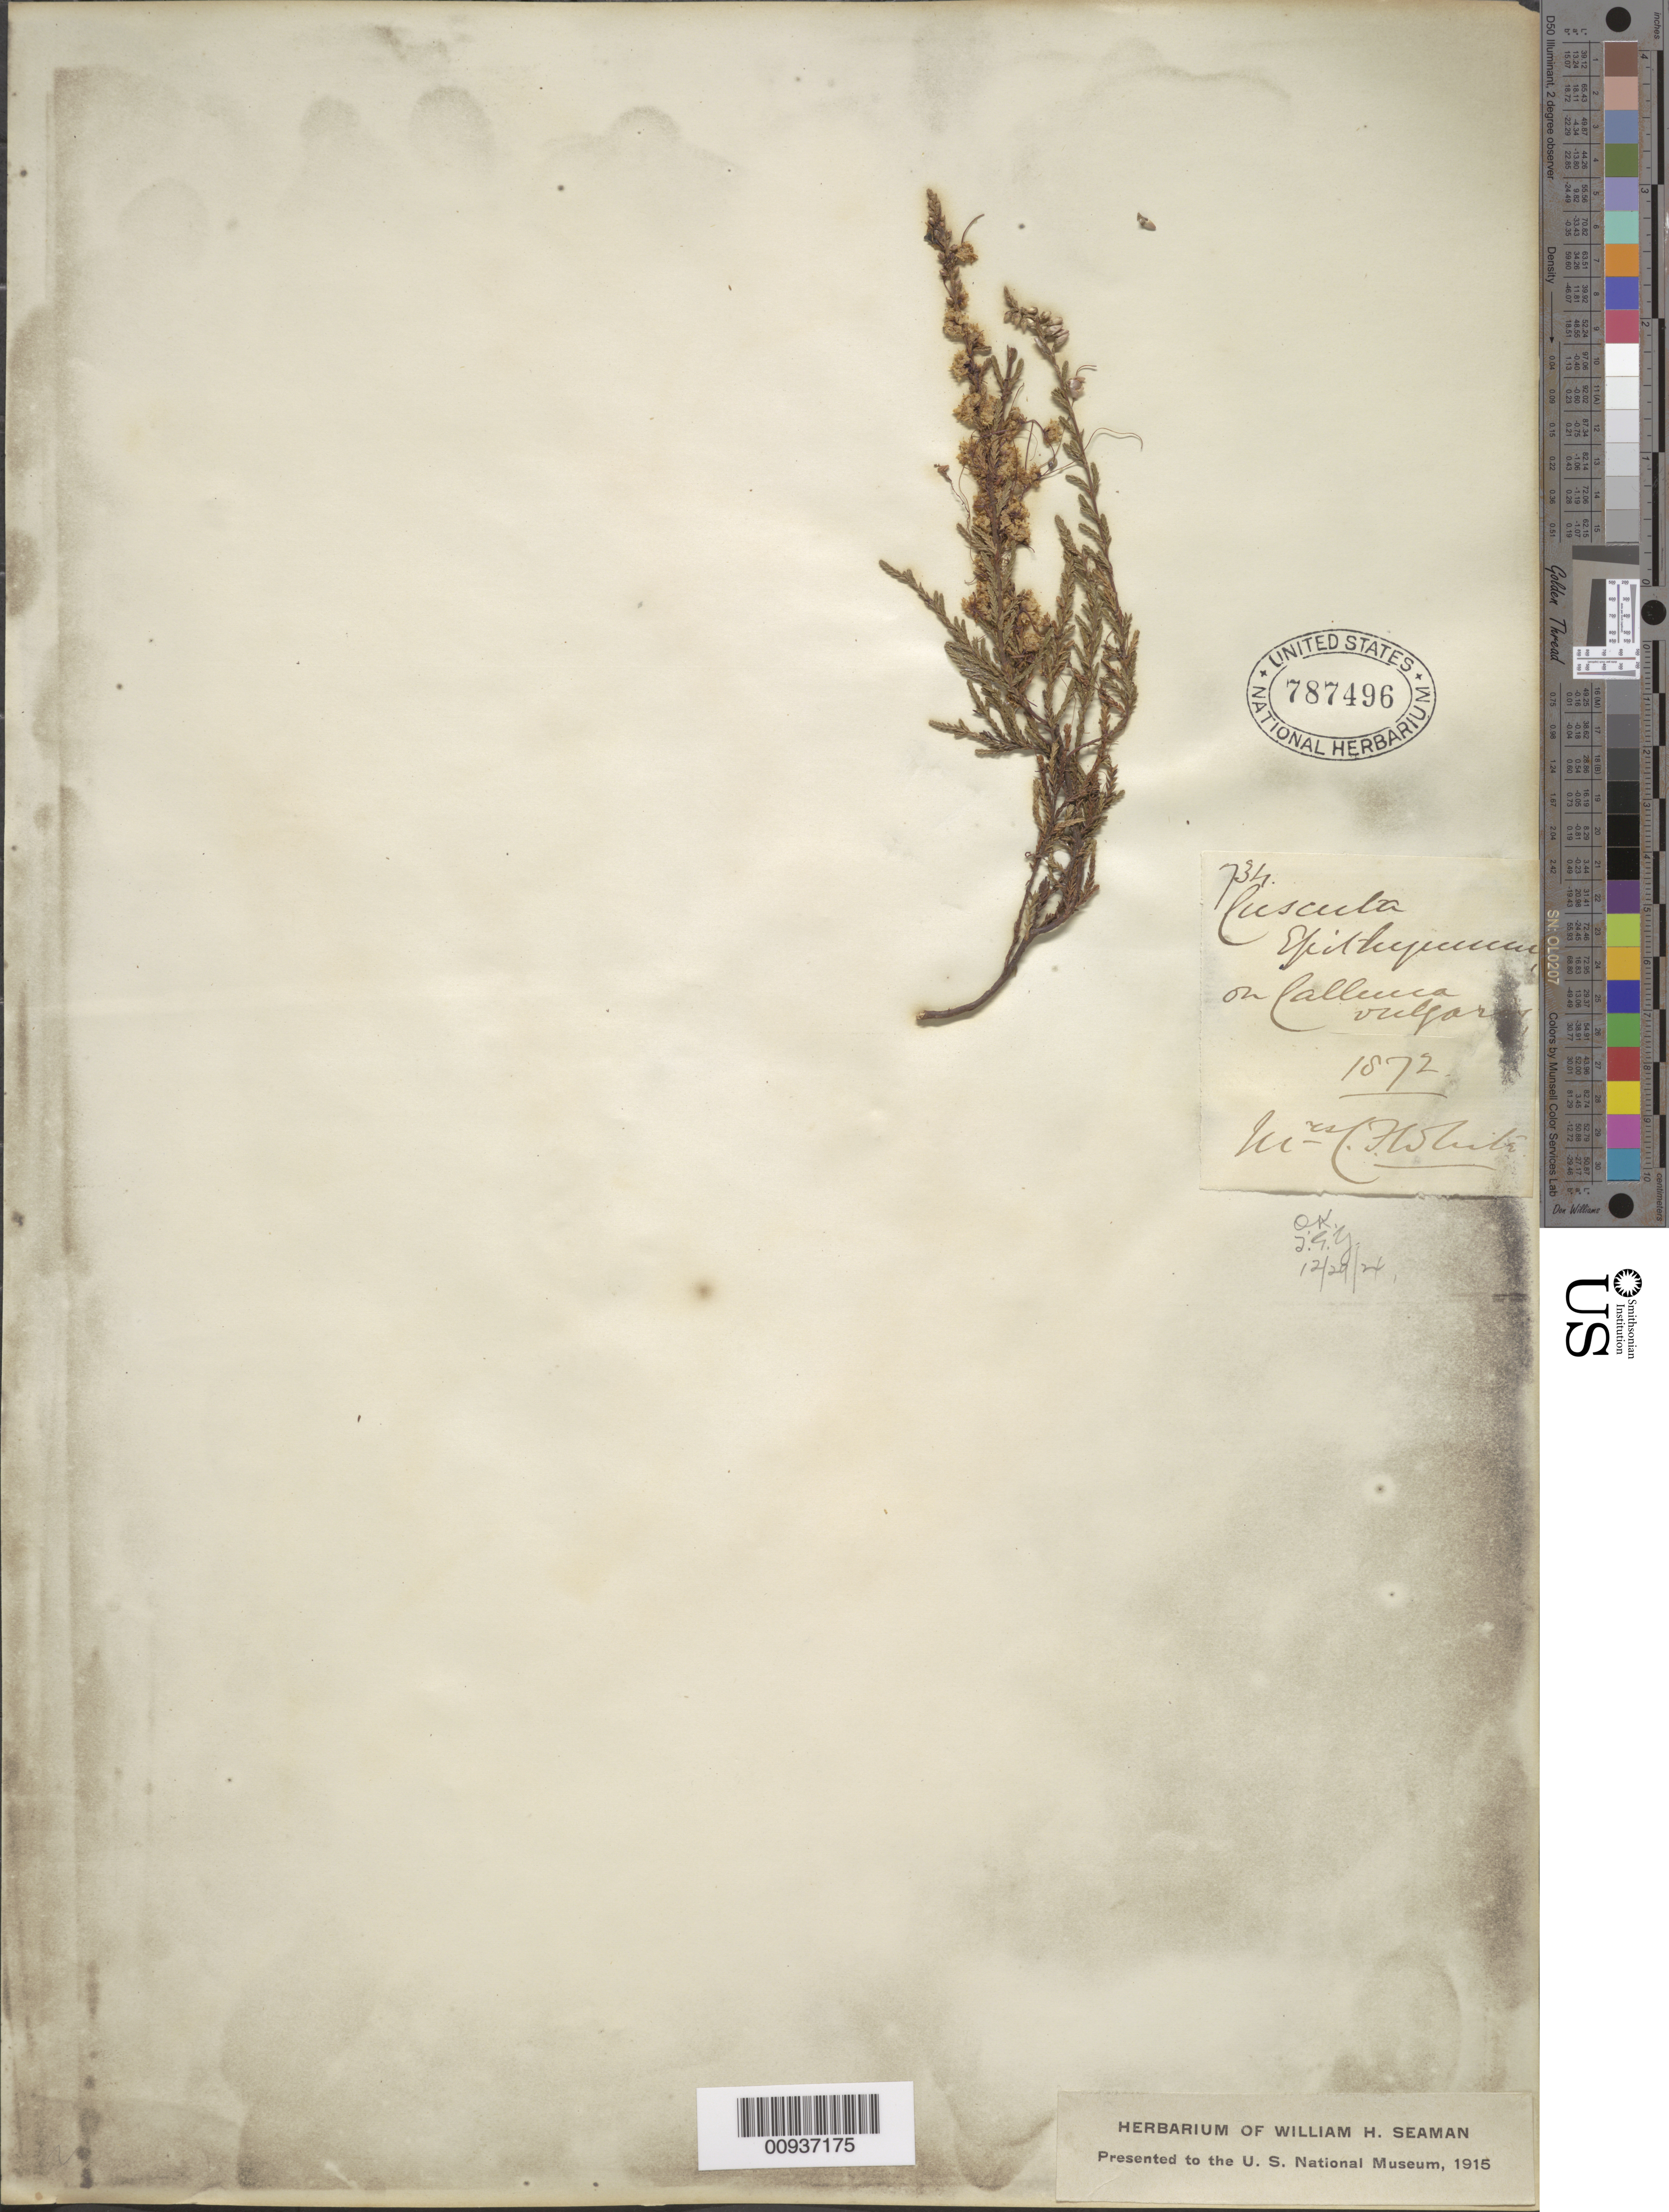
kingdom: Plantae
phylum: Tracheophyta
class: Magnoliopsida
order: Solanales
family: Convolvulaceae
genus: Cuscuta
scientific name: Cuscuta epithymum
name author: Murray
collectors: White, T.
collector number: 734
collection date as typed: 1872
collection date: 1872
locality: On [g]alluica vulgar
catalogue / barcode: US 787496